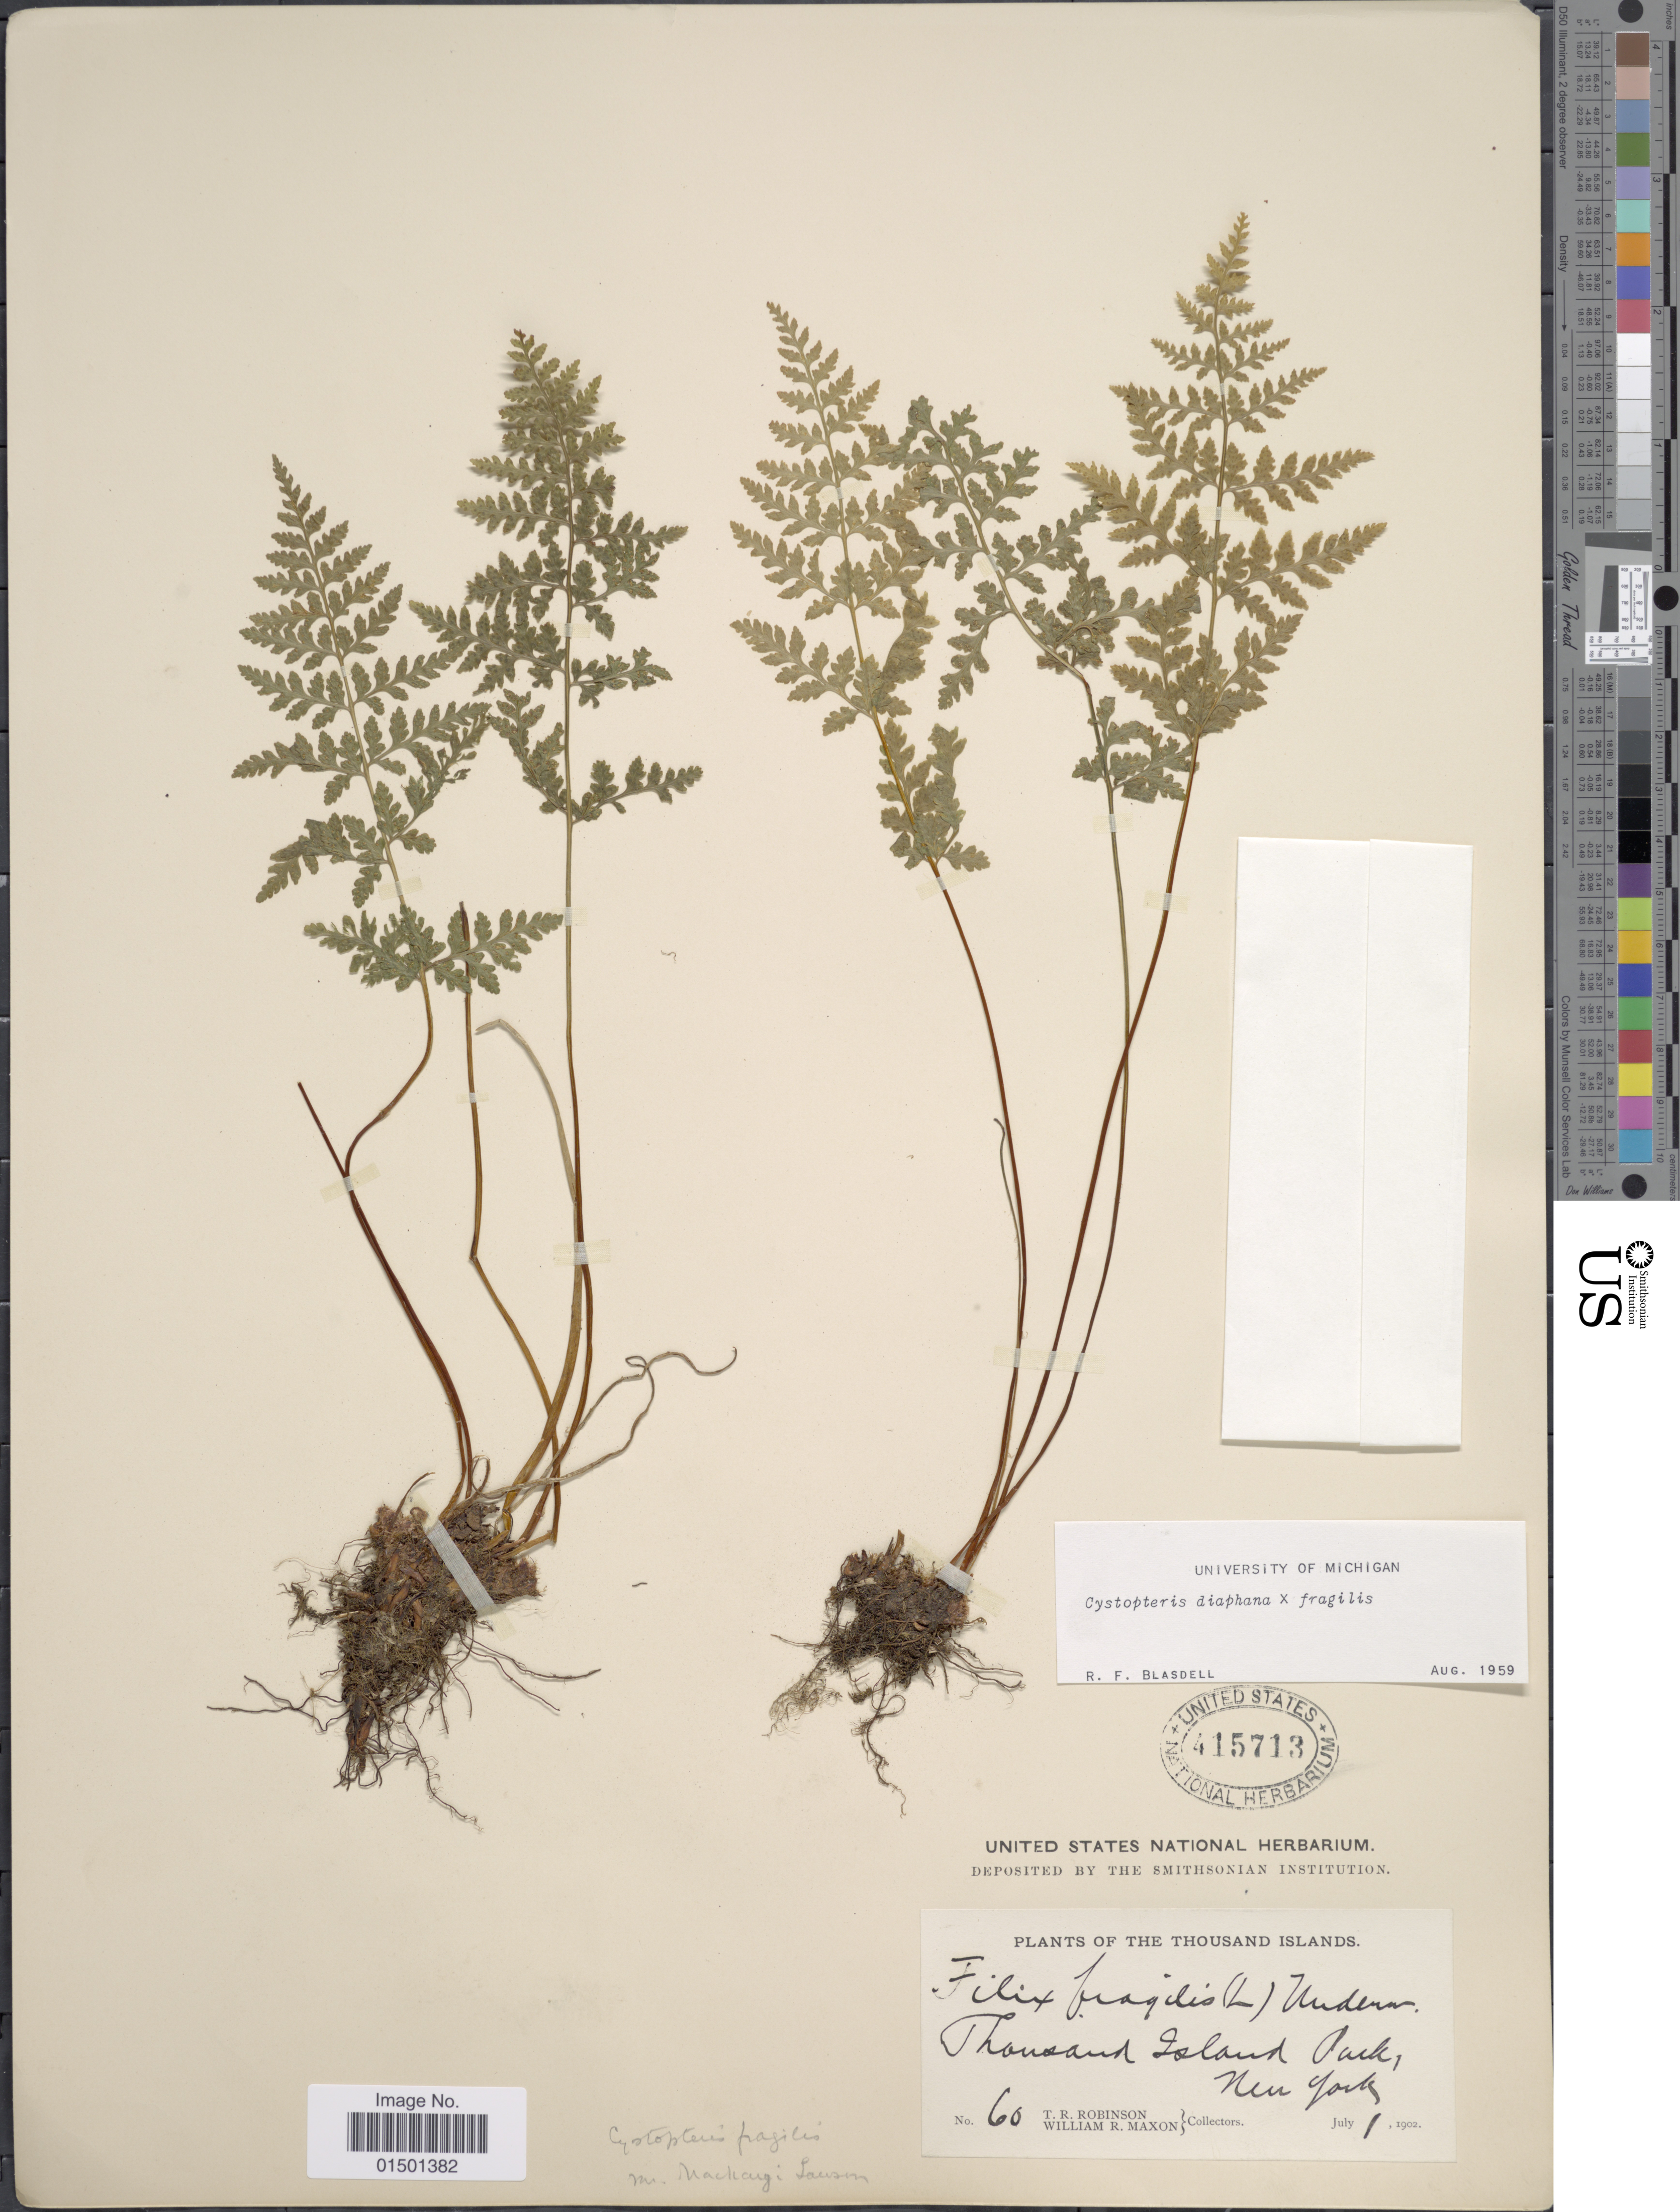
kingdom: Plantae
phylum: Tracheophyta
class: Polypodiopsida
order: Polypodiales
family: Cystopteridaceae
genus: Cystopteris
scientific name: Cystopteris diaphana x C. fragilis (L.) Bernh.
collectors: T. R. Robinson & W. R. Maxon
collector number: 60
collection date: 1902-07-01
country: United States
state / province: New York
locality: Thousand Island Park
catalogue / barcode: US 415713